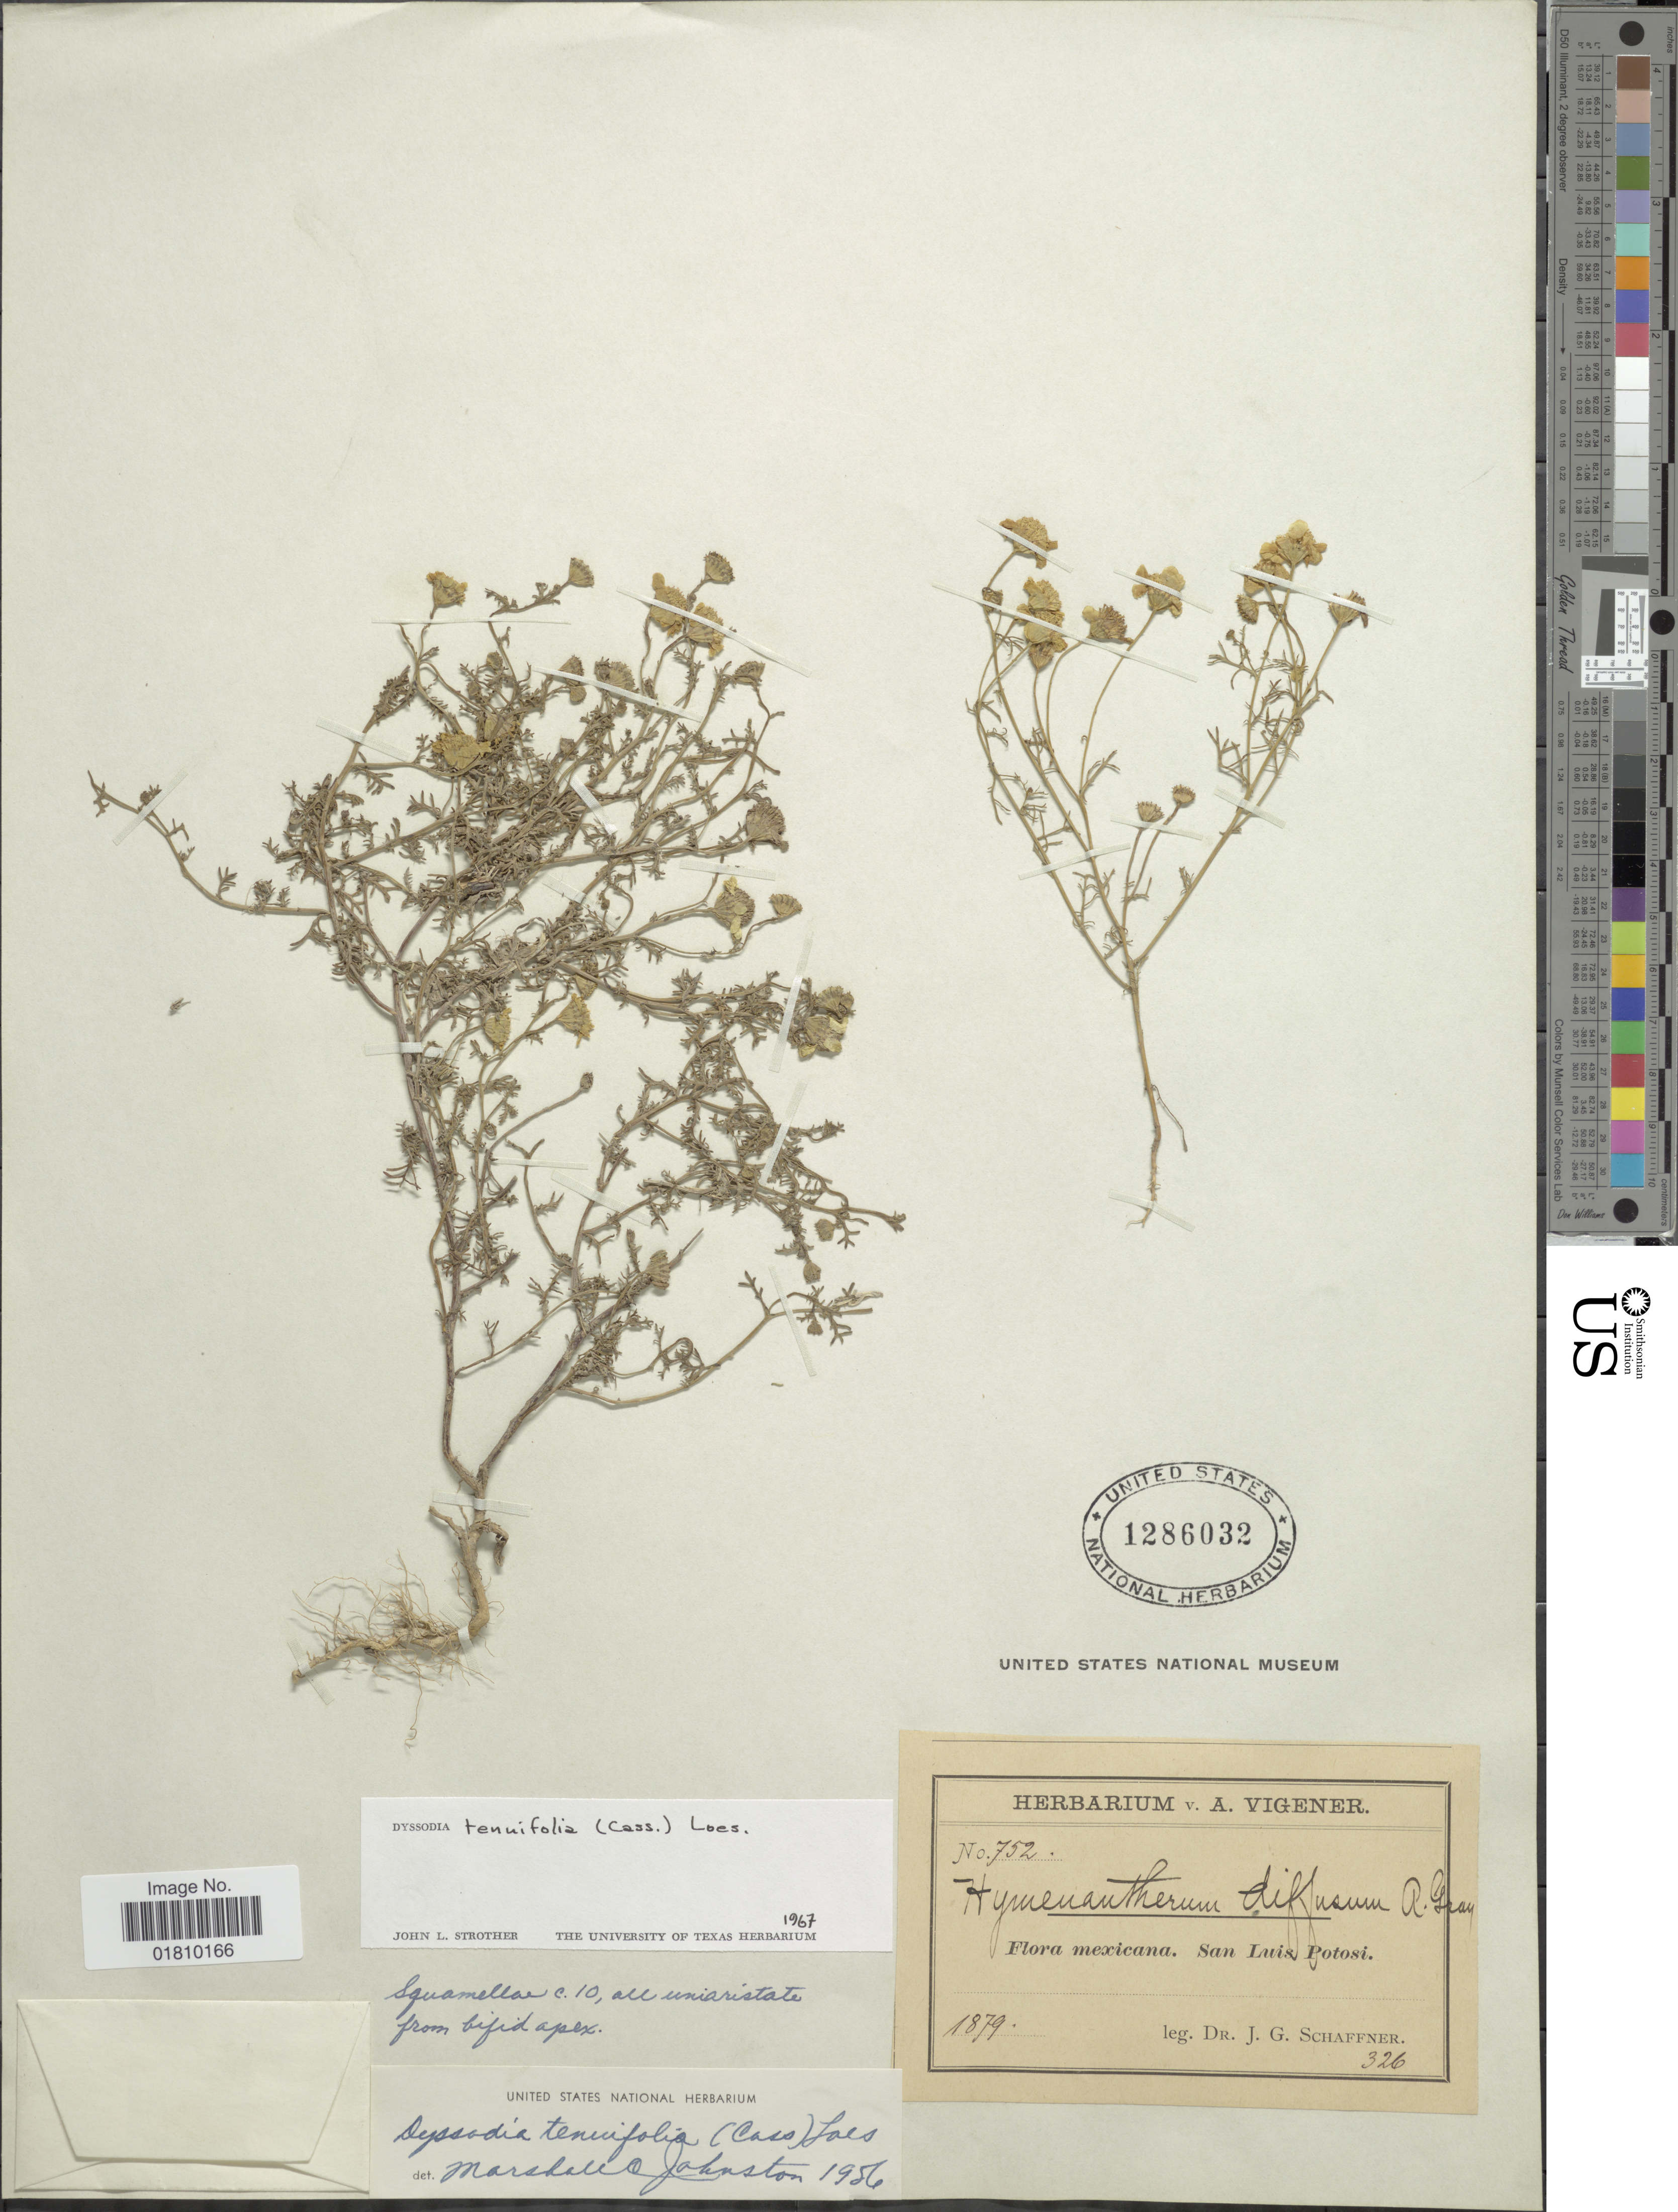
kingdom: Plantae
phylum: Tracheophyta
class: Magnoliopsida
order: Asterales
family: Asteraceae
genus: Thymophylla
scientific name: Thymophylla tenuifolia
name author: (Cass.) Rydb.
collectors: J. G. Schaffner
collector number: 326/752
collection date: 1879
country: Mexico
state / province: San Luis Potosí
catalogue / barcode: US 1286032